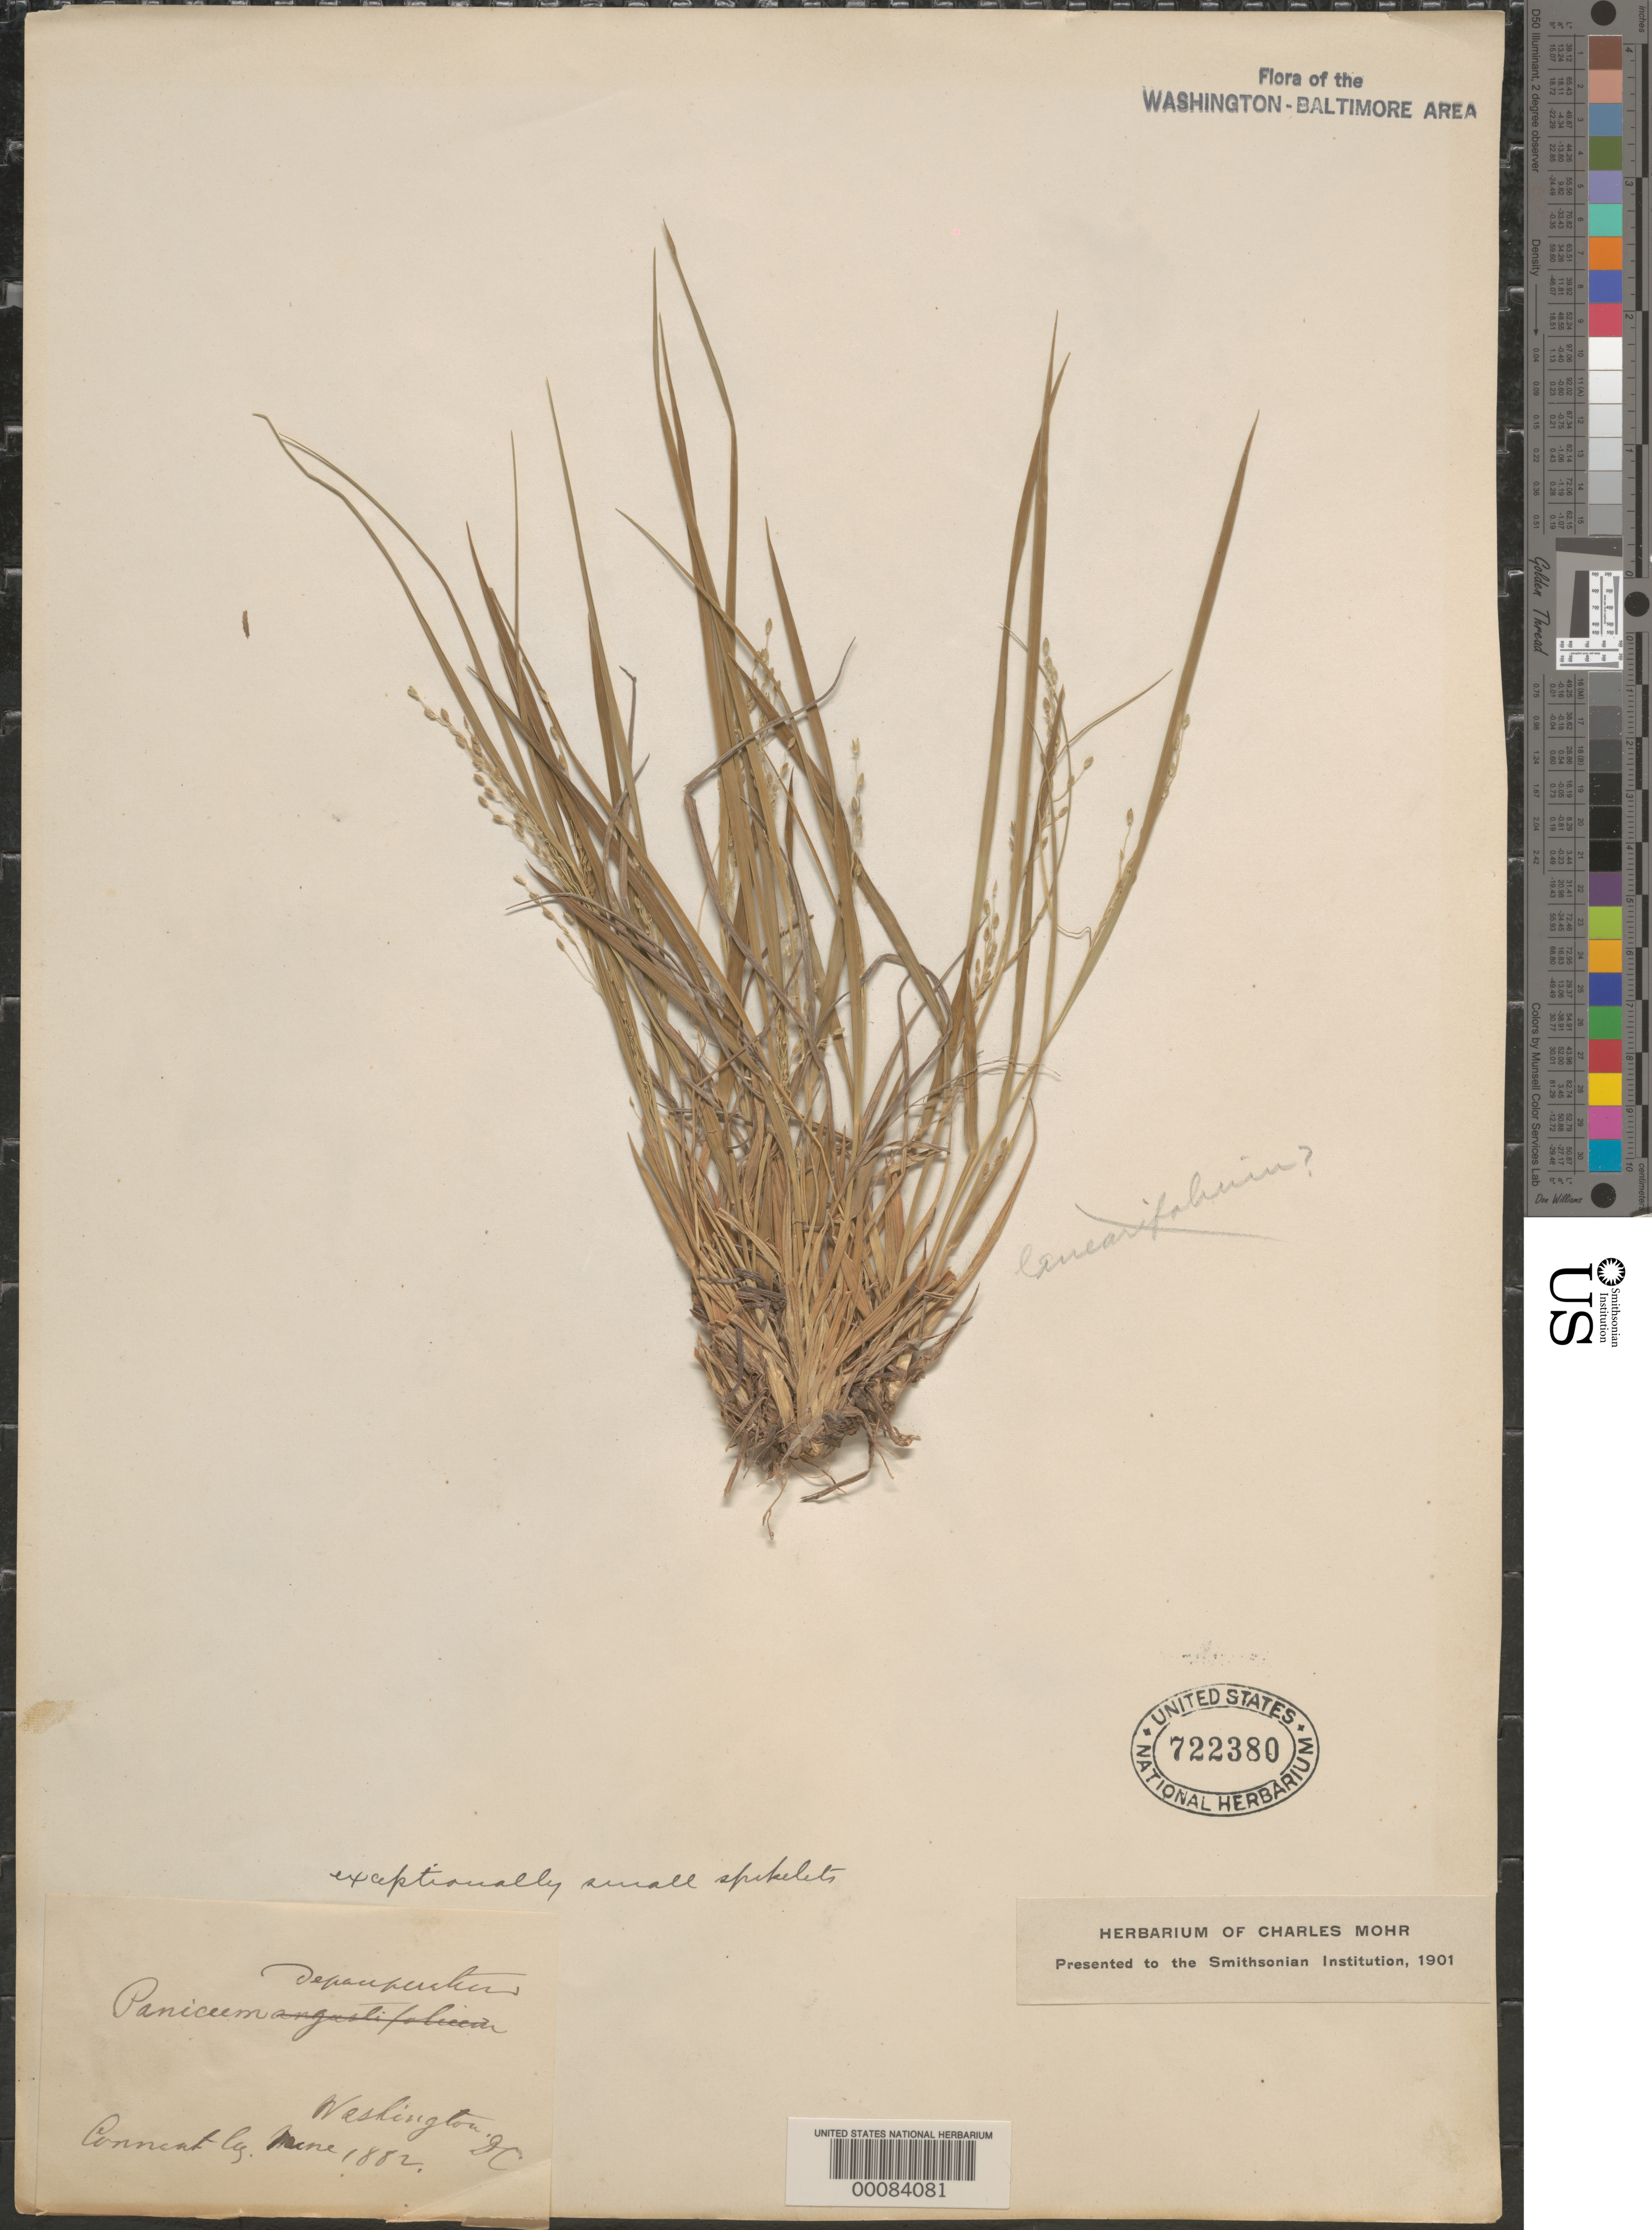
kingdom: Plantae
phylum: Tracheophyta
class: Liliopsida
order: Poales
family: Poaceae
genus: Dichanthelium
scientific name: Dichanthelium depauperatum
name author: (Muhl.) Gould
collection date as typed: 1882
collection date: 1882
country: United States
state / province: District of Columbia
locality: Washington DC area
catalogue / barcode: US 722380